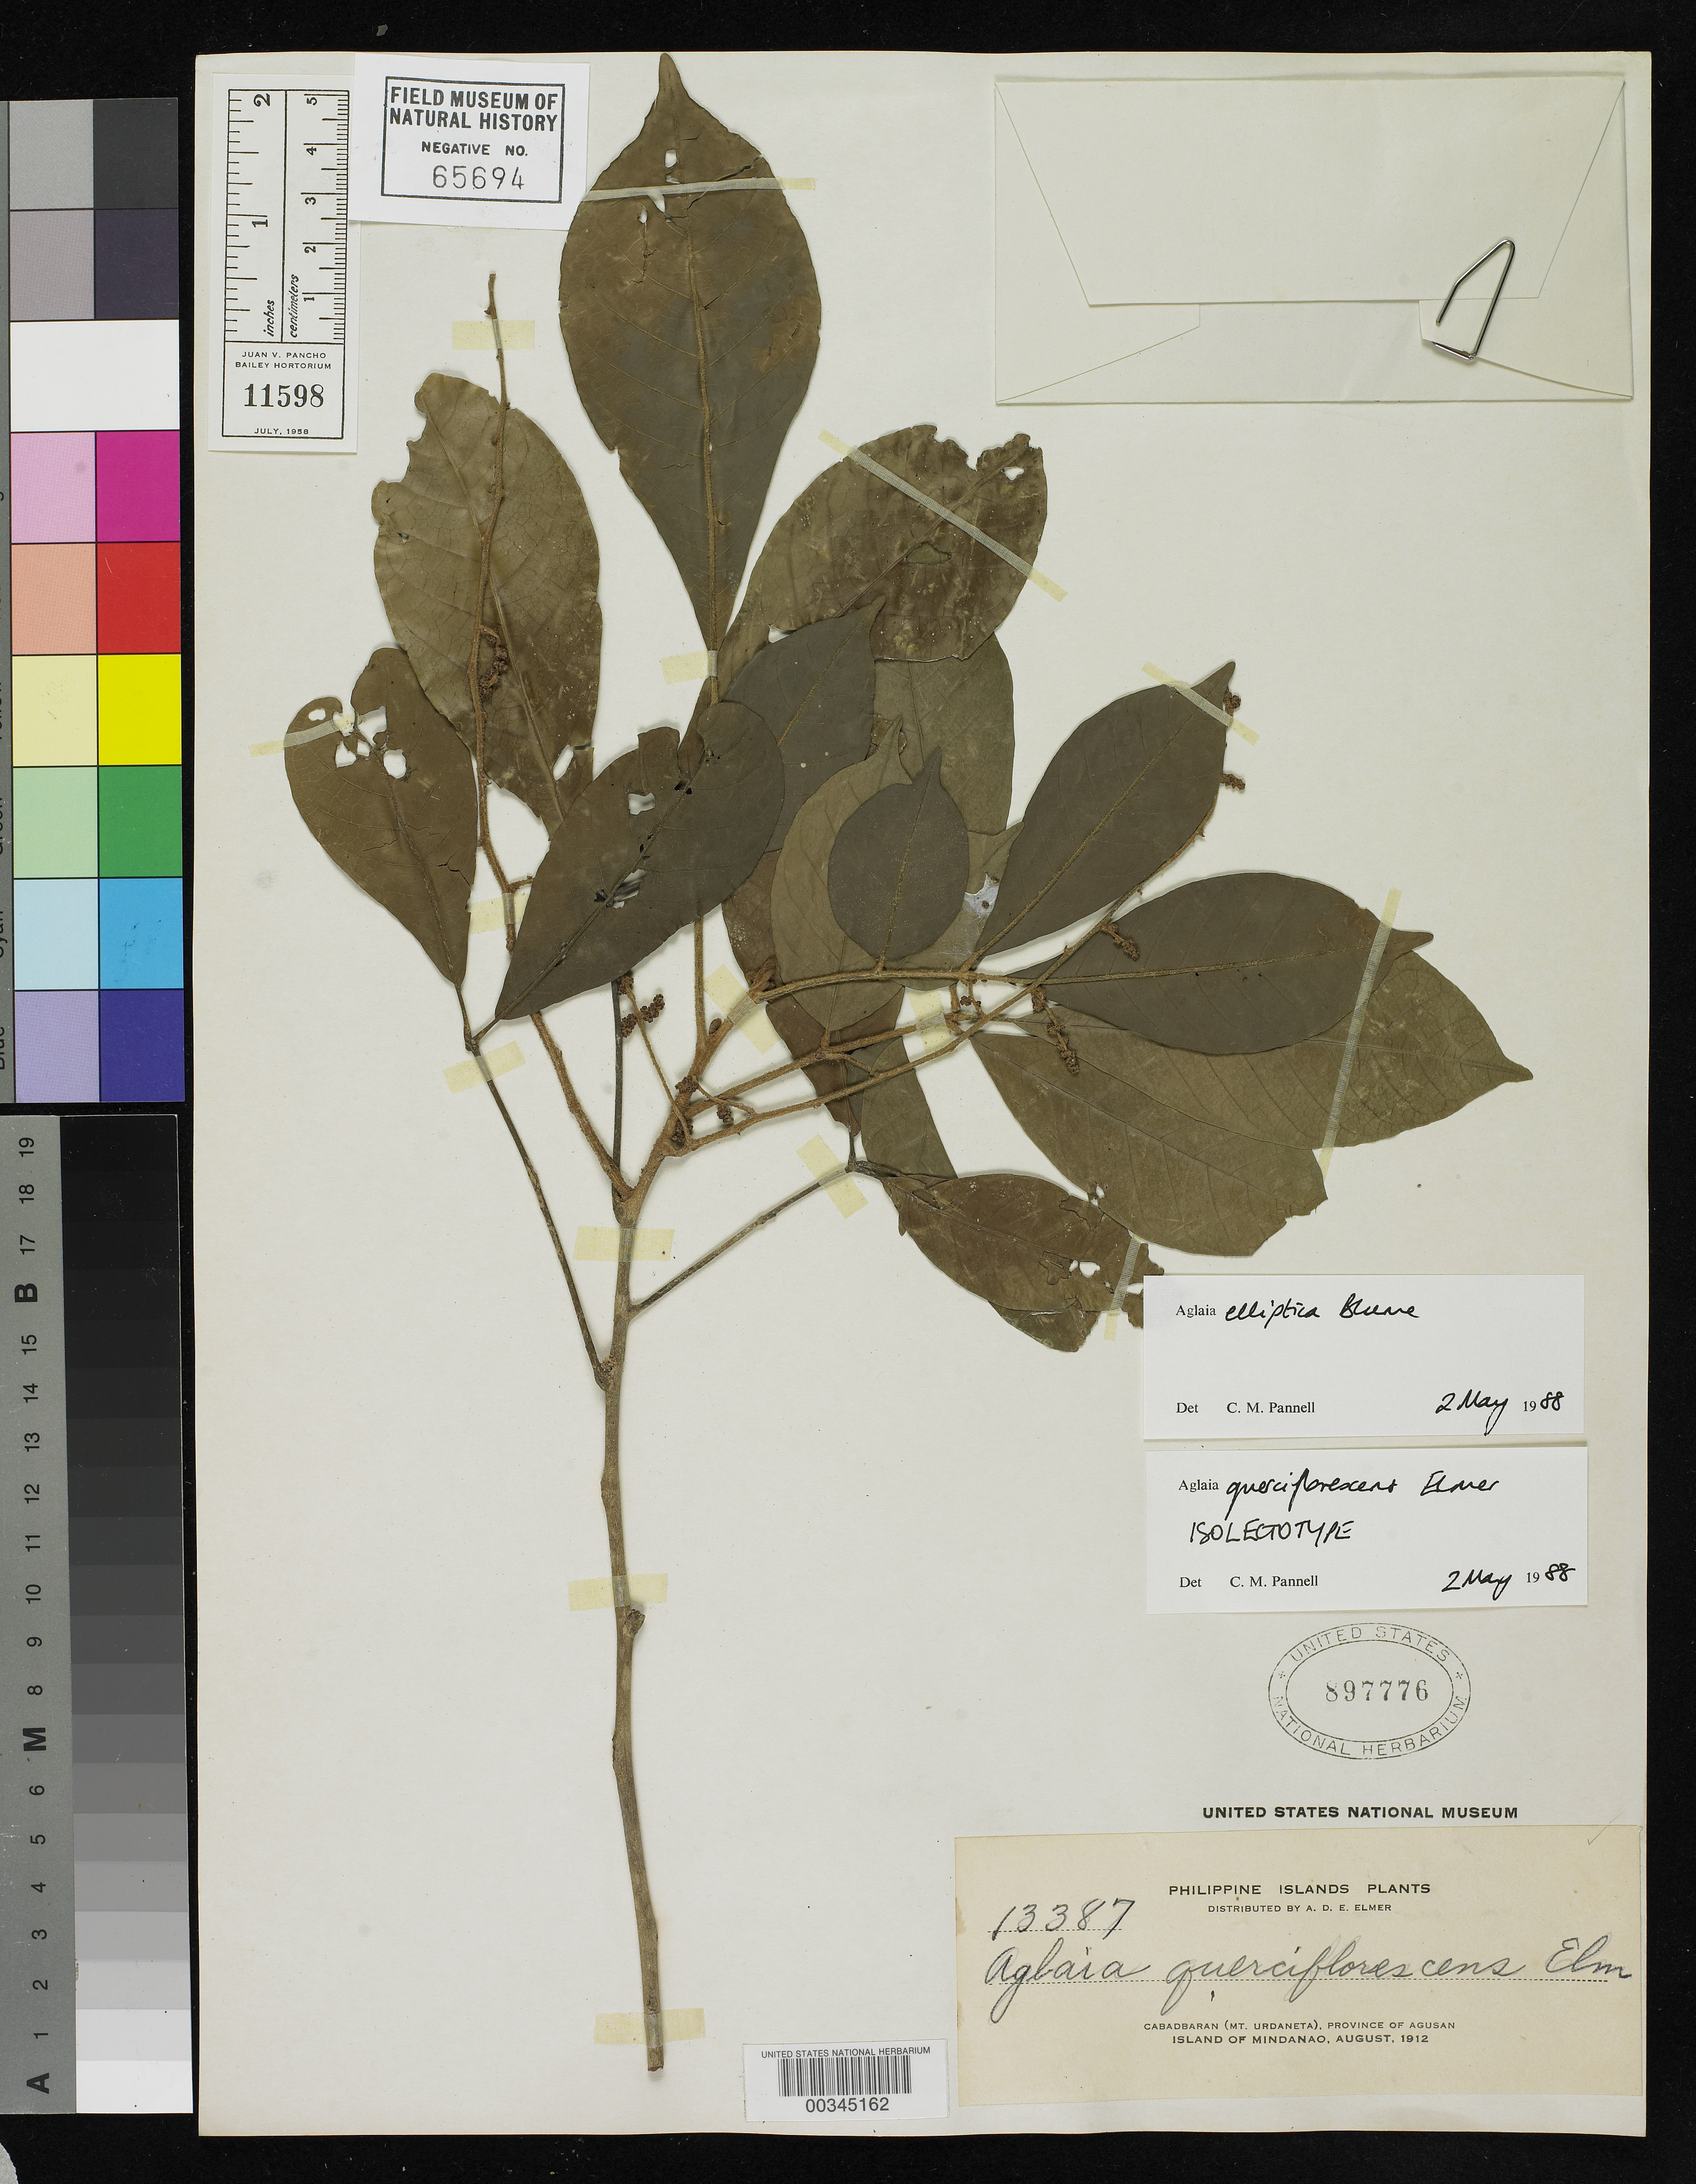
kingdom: Plantae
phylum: Tracheophyta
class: Magnoliopsida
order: Sapindales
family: Meliaceae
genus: Aglaia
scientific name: Aglaia querciflorescens Elmer, nom. inval.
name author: Elmer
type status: Voucher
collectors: A. D. E. Elmer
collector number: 13387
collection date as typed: Aug 1912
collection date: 1912-08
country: Philippines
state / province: Caraga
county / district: Agusan del Norte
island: Mindanao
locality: Cabadbaran (Mt. Urdaneta), Province of Agusan, Island of Mindanao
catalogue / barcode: US 897776